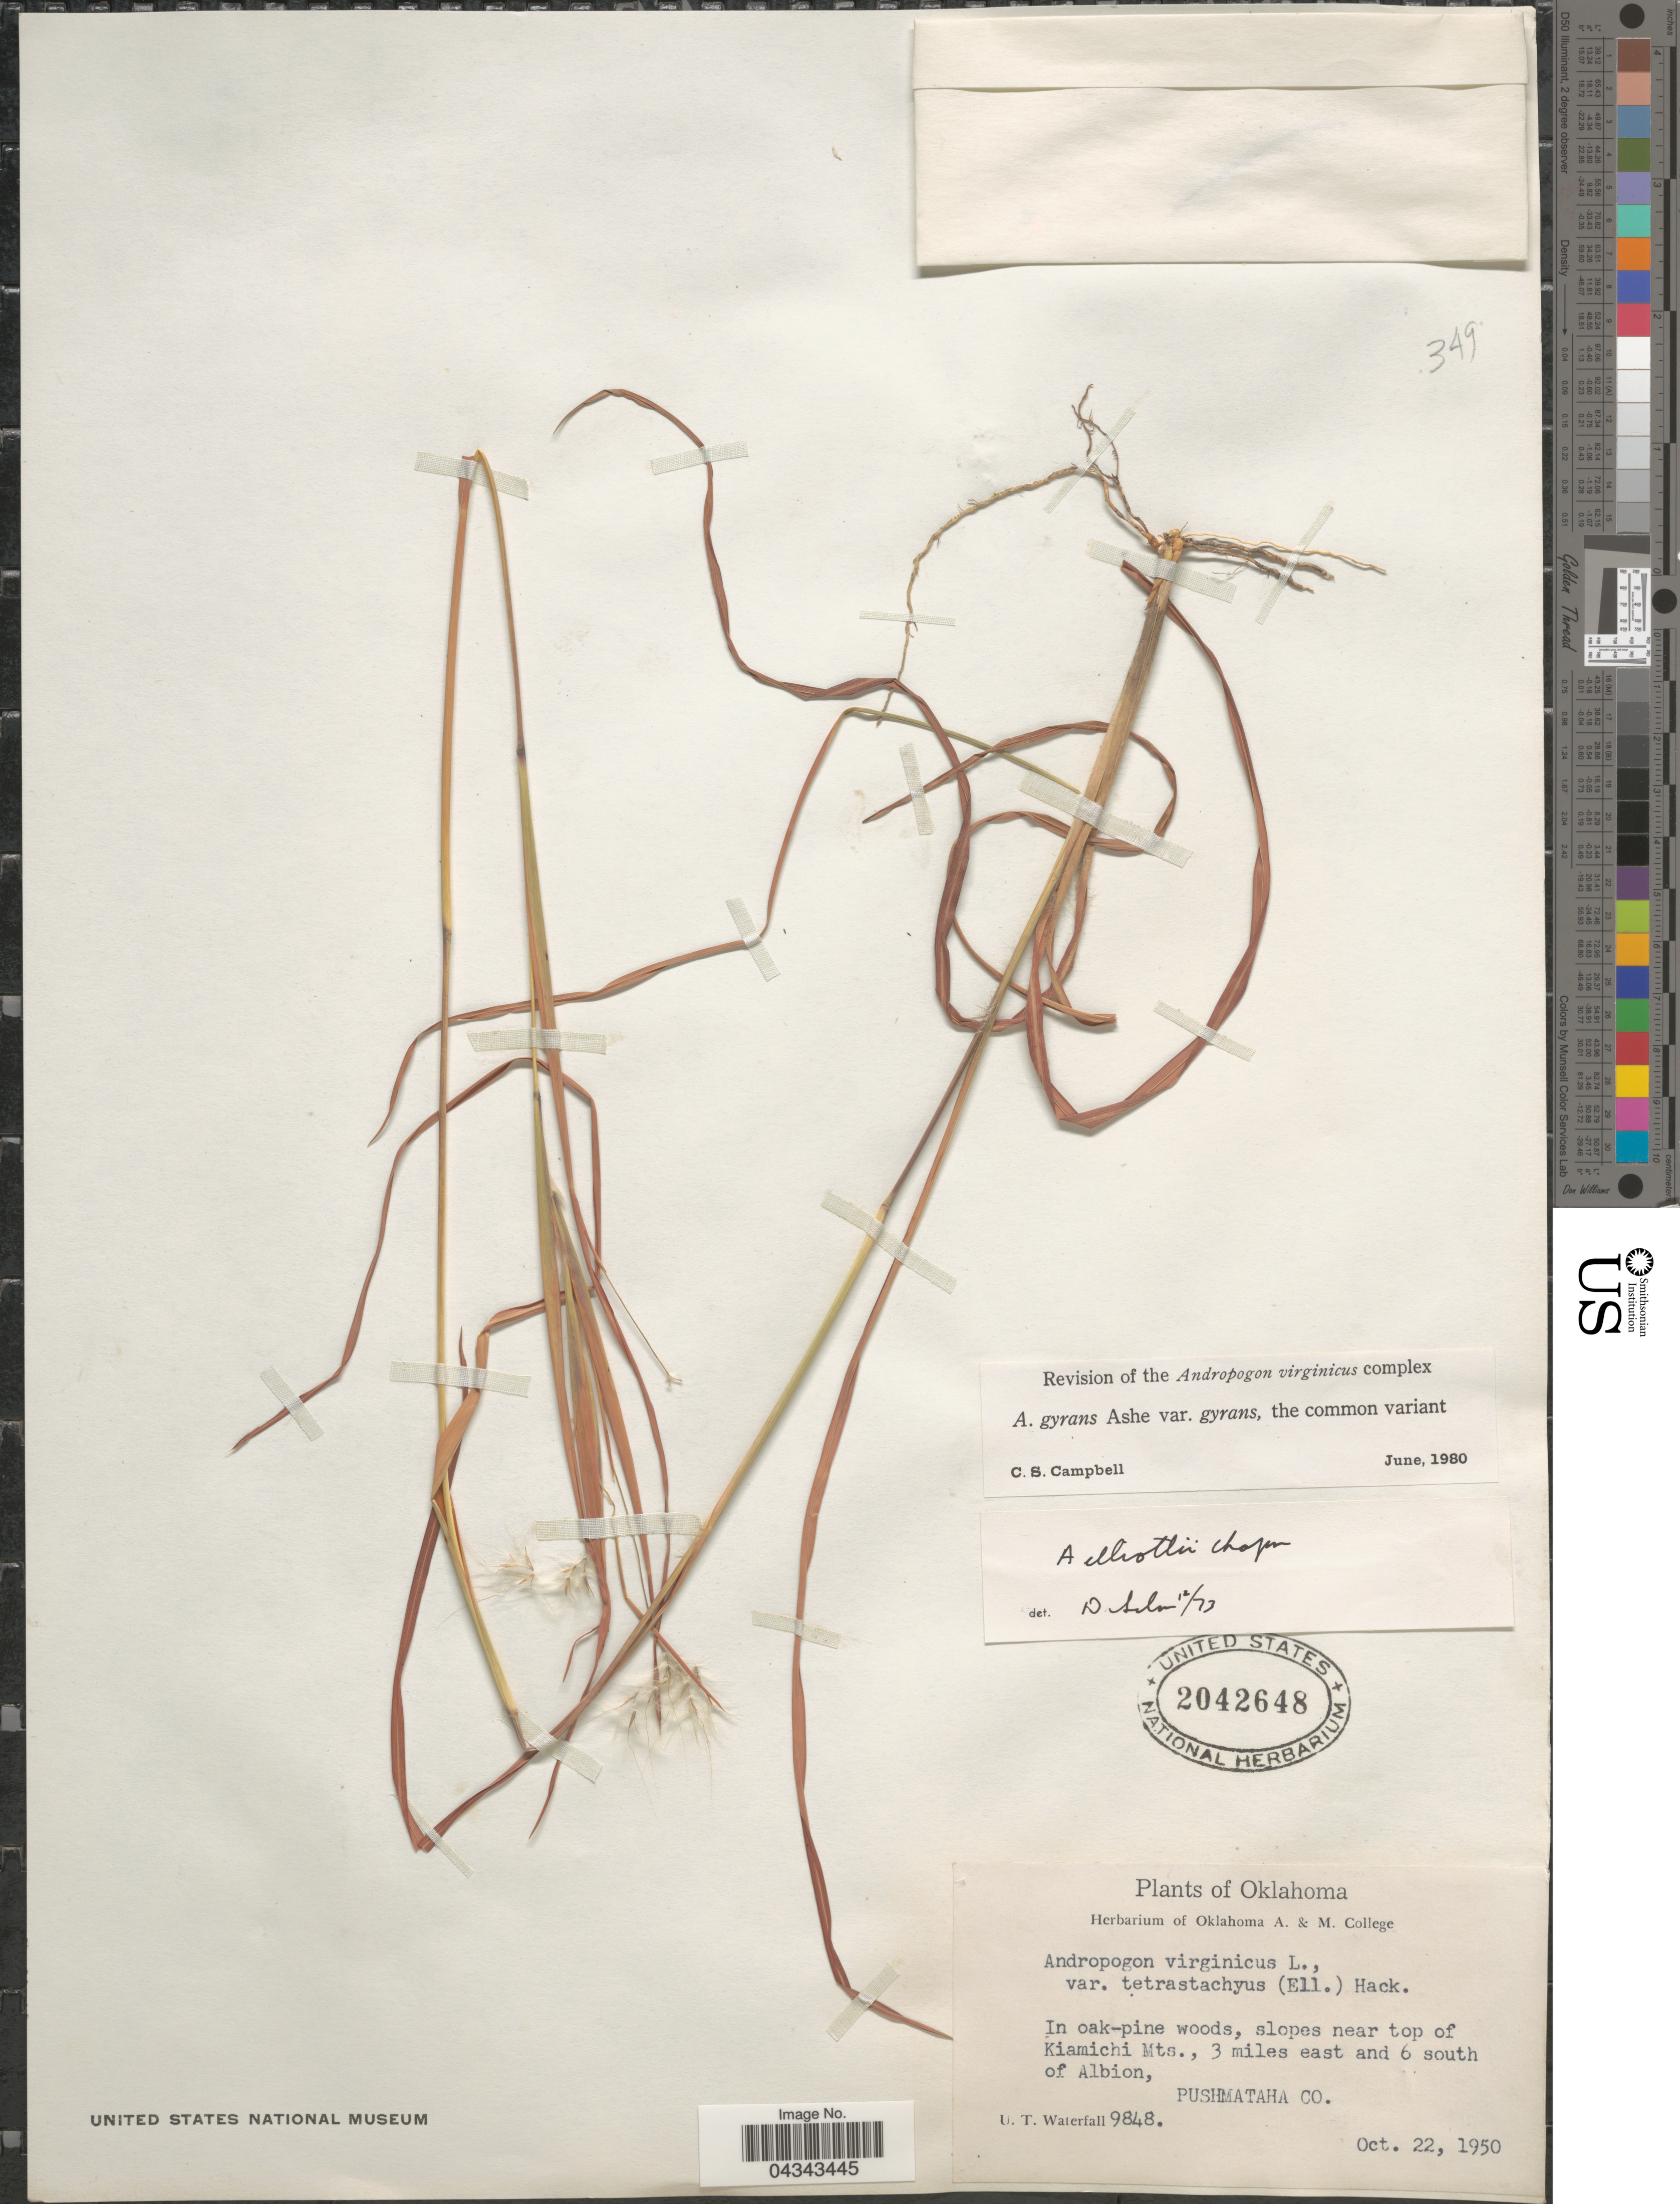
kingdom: Plantae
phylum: Tracheophyta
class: Liliopsida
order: Poales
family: Poaceae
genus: Andropogon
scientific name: Andropogon gyrans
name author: Ashe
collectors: U. T. Waterfall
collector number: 9848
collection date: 1950-10-22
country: United States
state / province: Oklahoma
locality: In oak-pine woods, slopes near top of Kiamichi Mts., 3 miles east and 6 south of Albion, Pushmataha Co.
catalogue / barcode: US 2042648